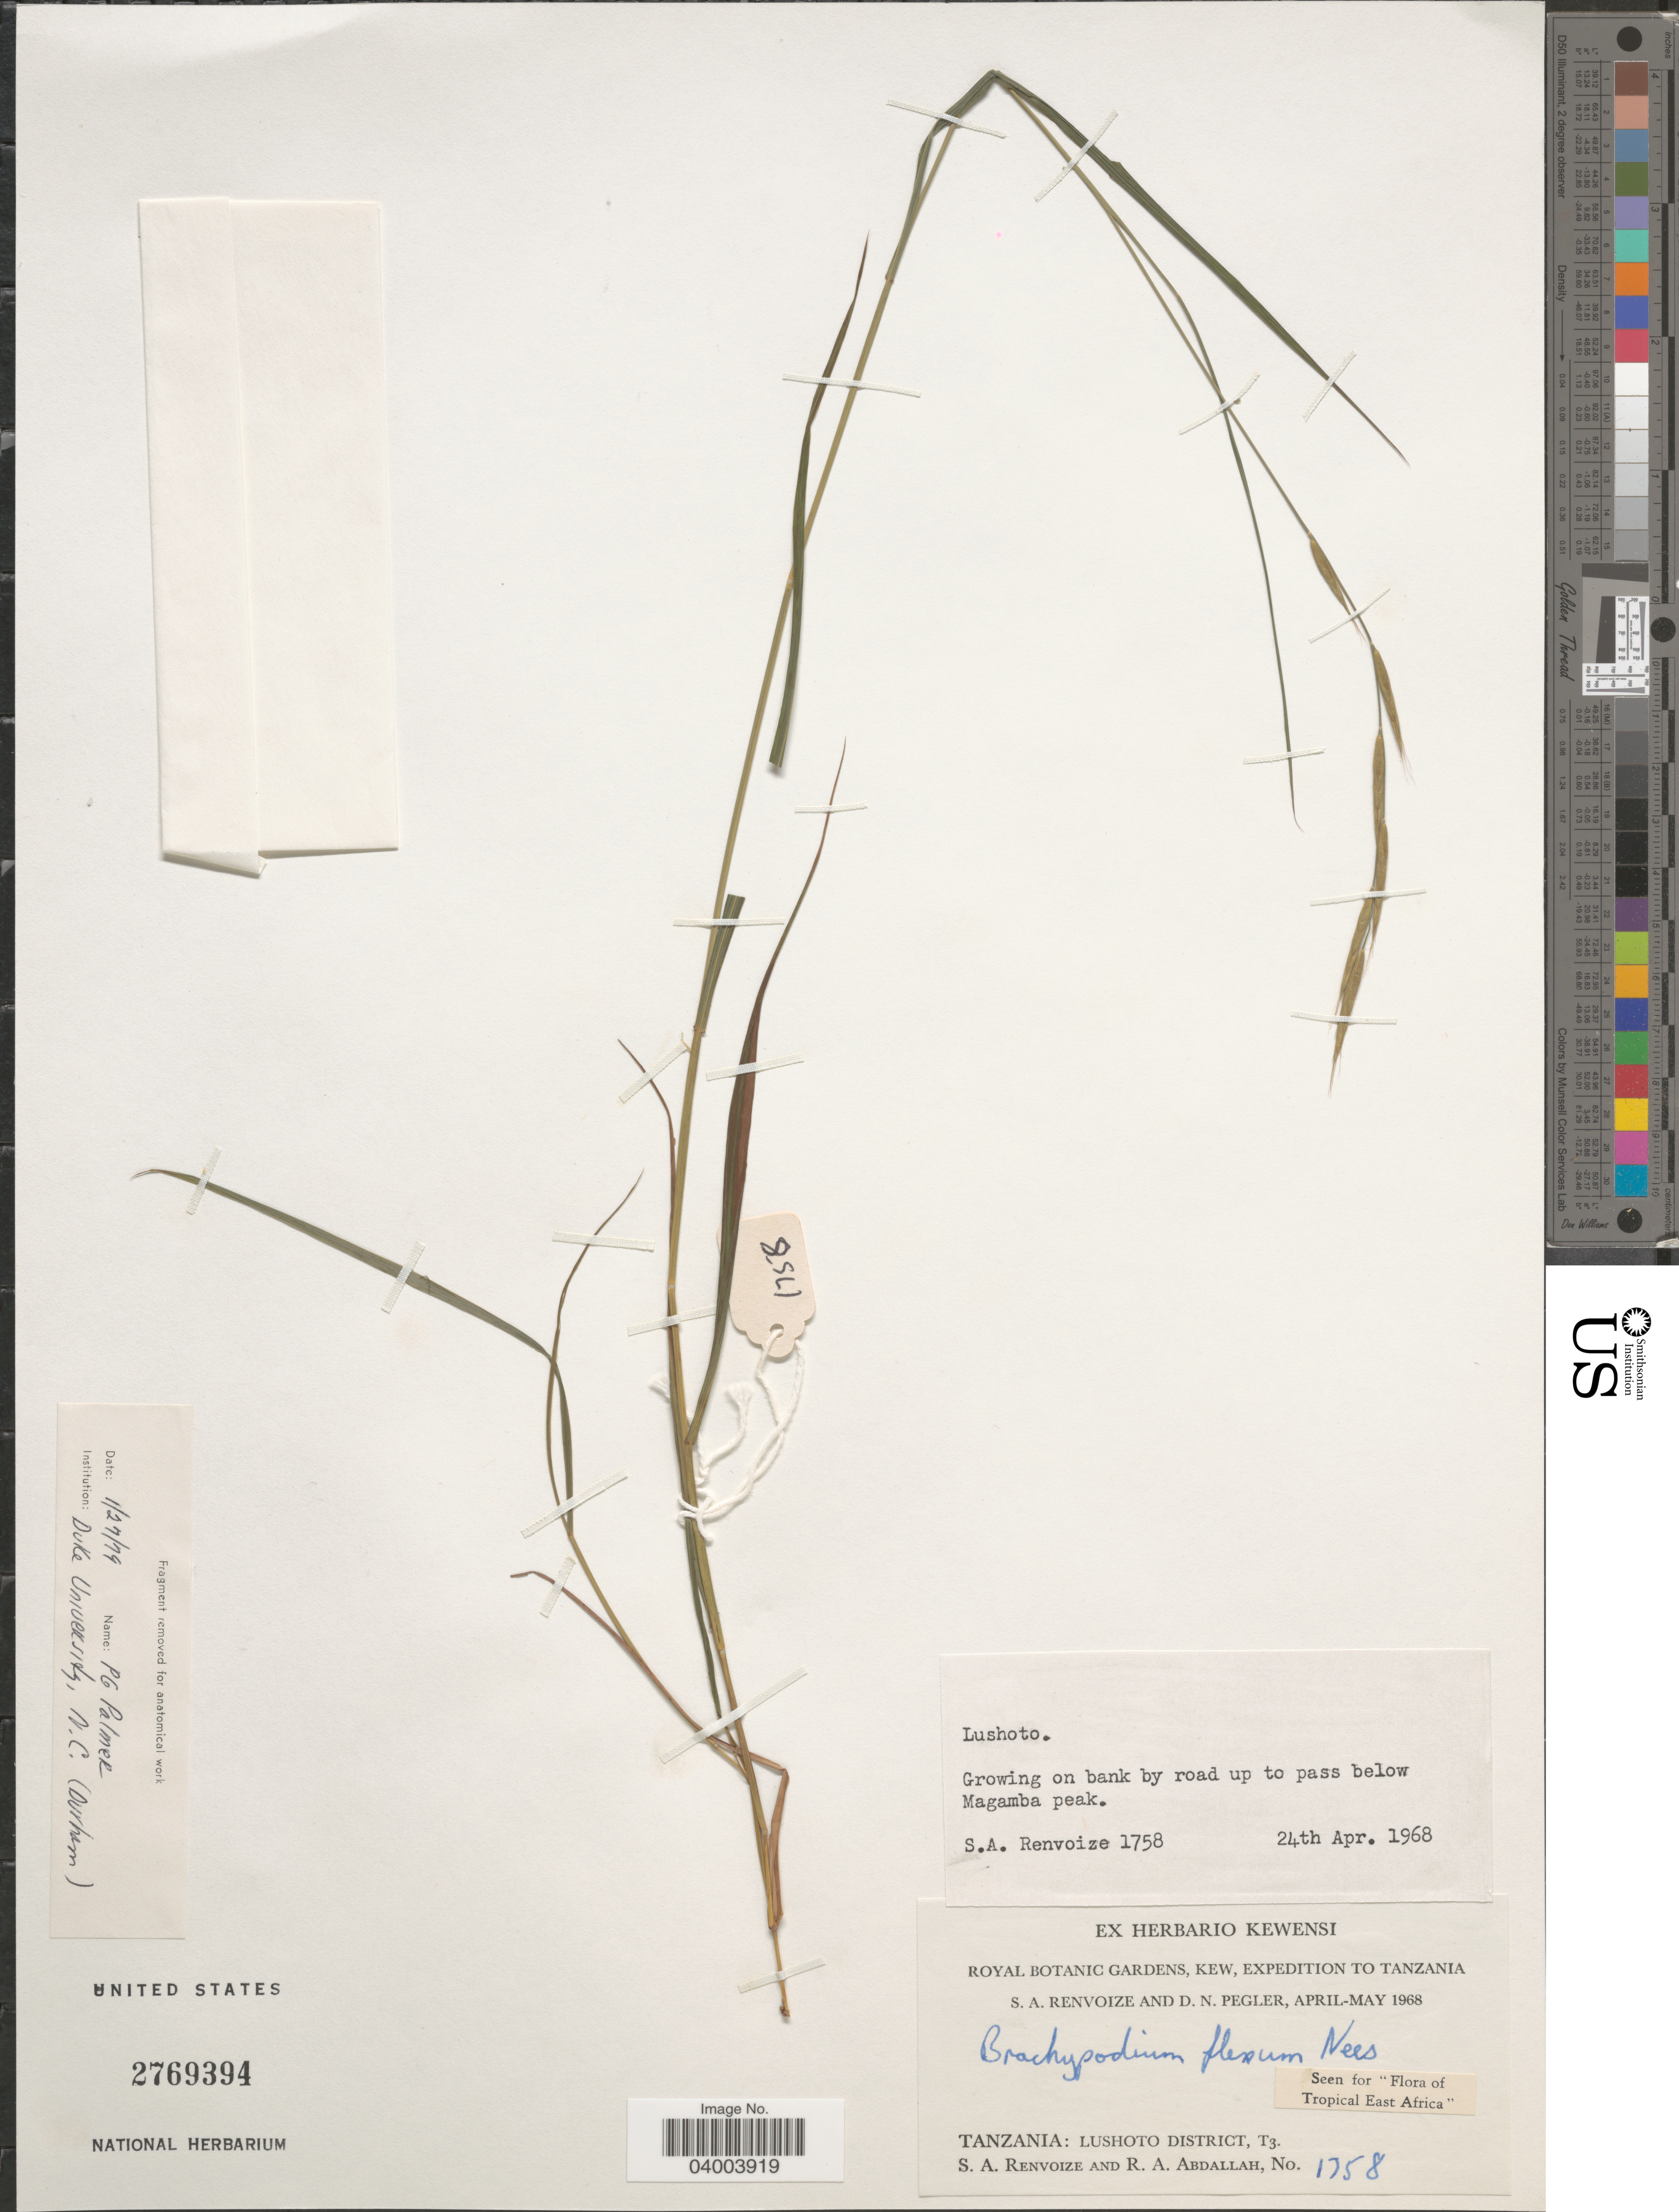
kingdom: Plantae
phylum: Tracheophyta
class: Liliopsida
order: Poales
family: Poaceae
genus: Brachypodium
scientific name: Brachypodium flexum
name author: Nees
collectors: S. A. Renvoize & R. Abdallah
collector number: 1758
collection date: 1968-04-24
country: Tanzania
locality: Lushoto. Growing on bank by road up to pass below Magamba peak. Lushoto District, T3.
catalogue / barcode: US 2769394